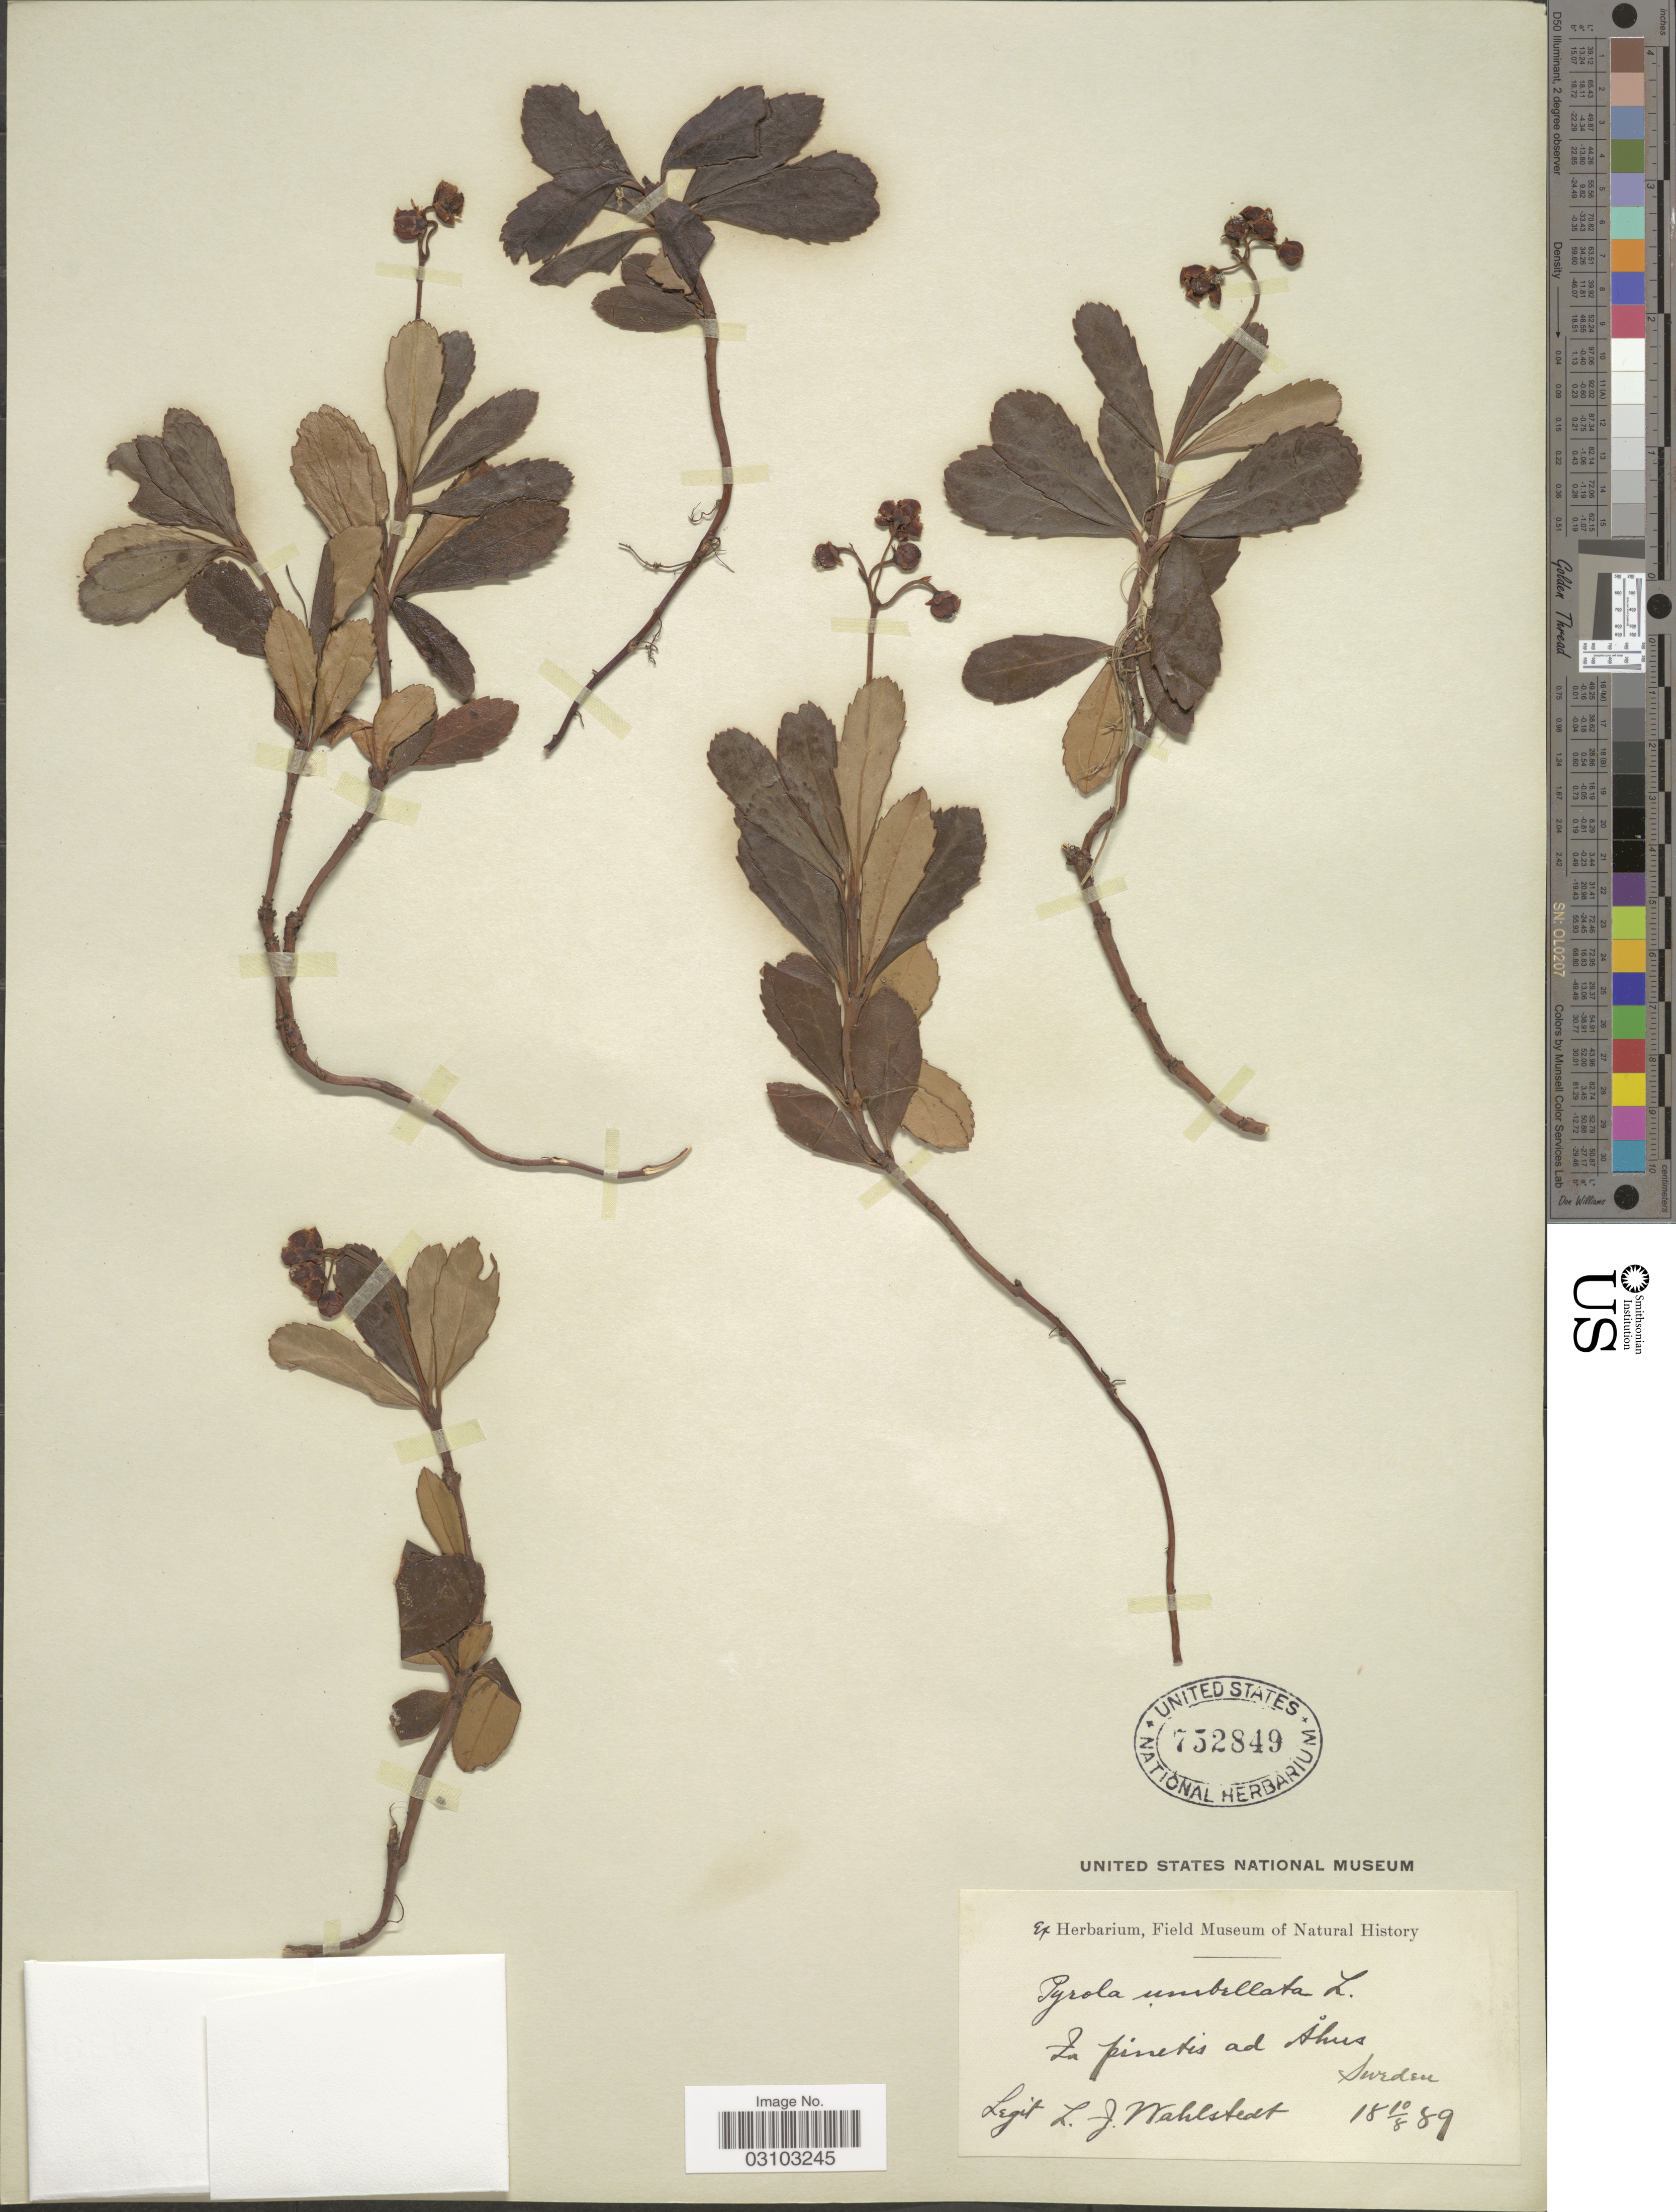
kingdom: Plantae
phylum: Tracheophyta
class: Magnoliopsida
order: Ericales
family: Ericaceae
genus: Chimaphila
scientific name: Chimaphila umbellata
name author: (L.) W.P.C. Barton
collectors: L. J. Wahlstedt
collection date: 1889-08-10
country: Sweden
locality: In pinetis ad Ahus.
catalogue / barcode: US 752849